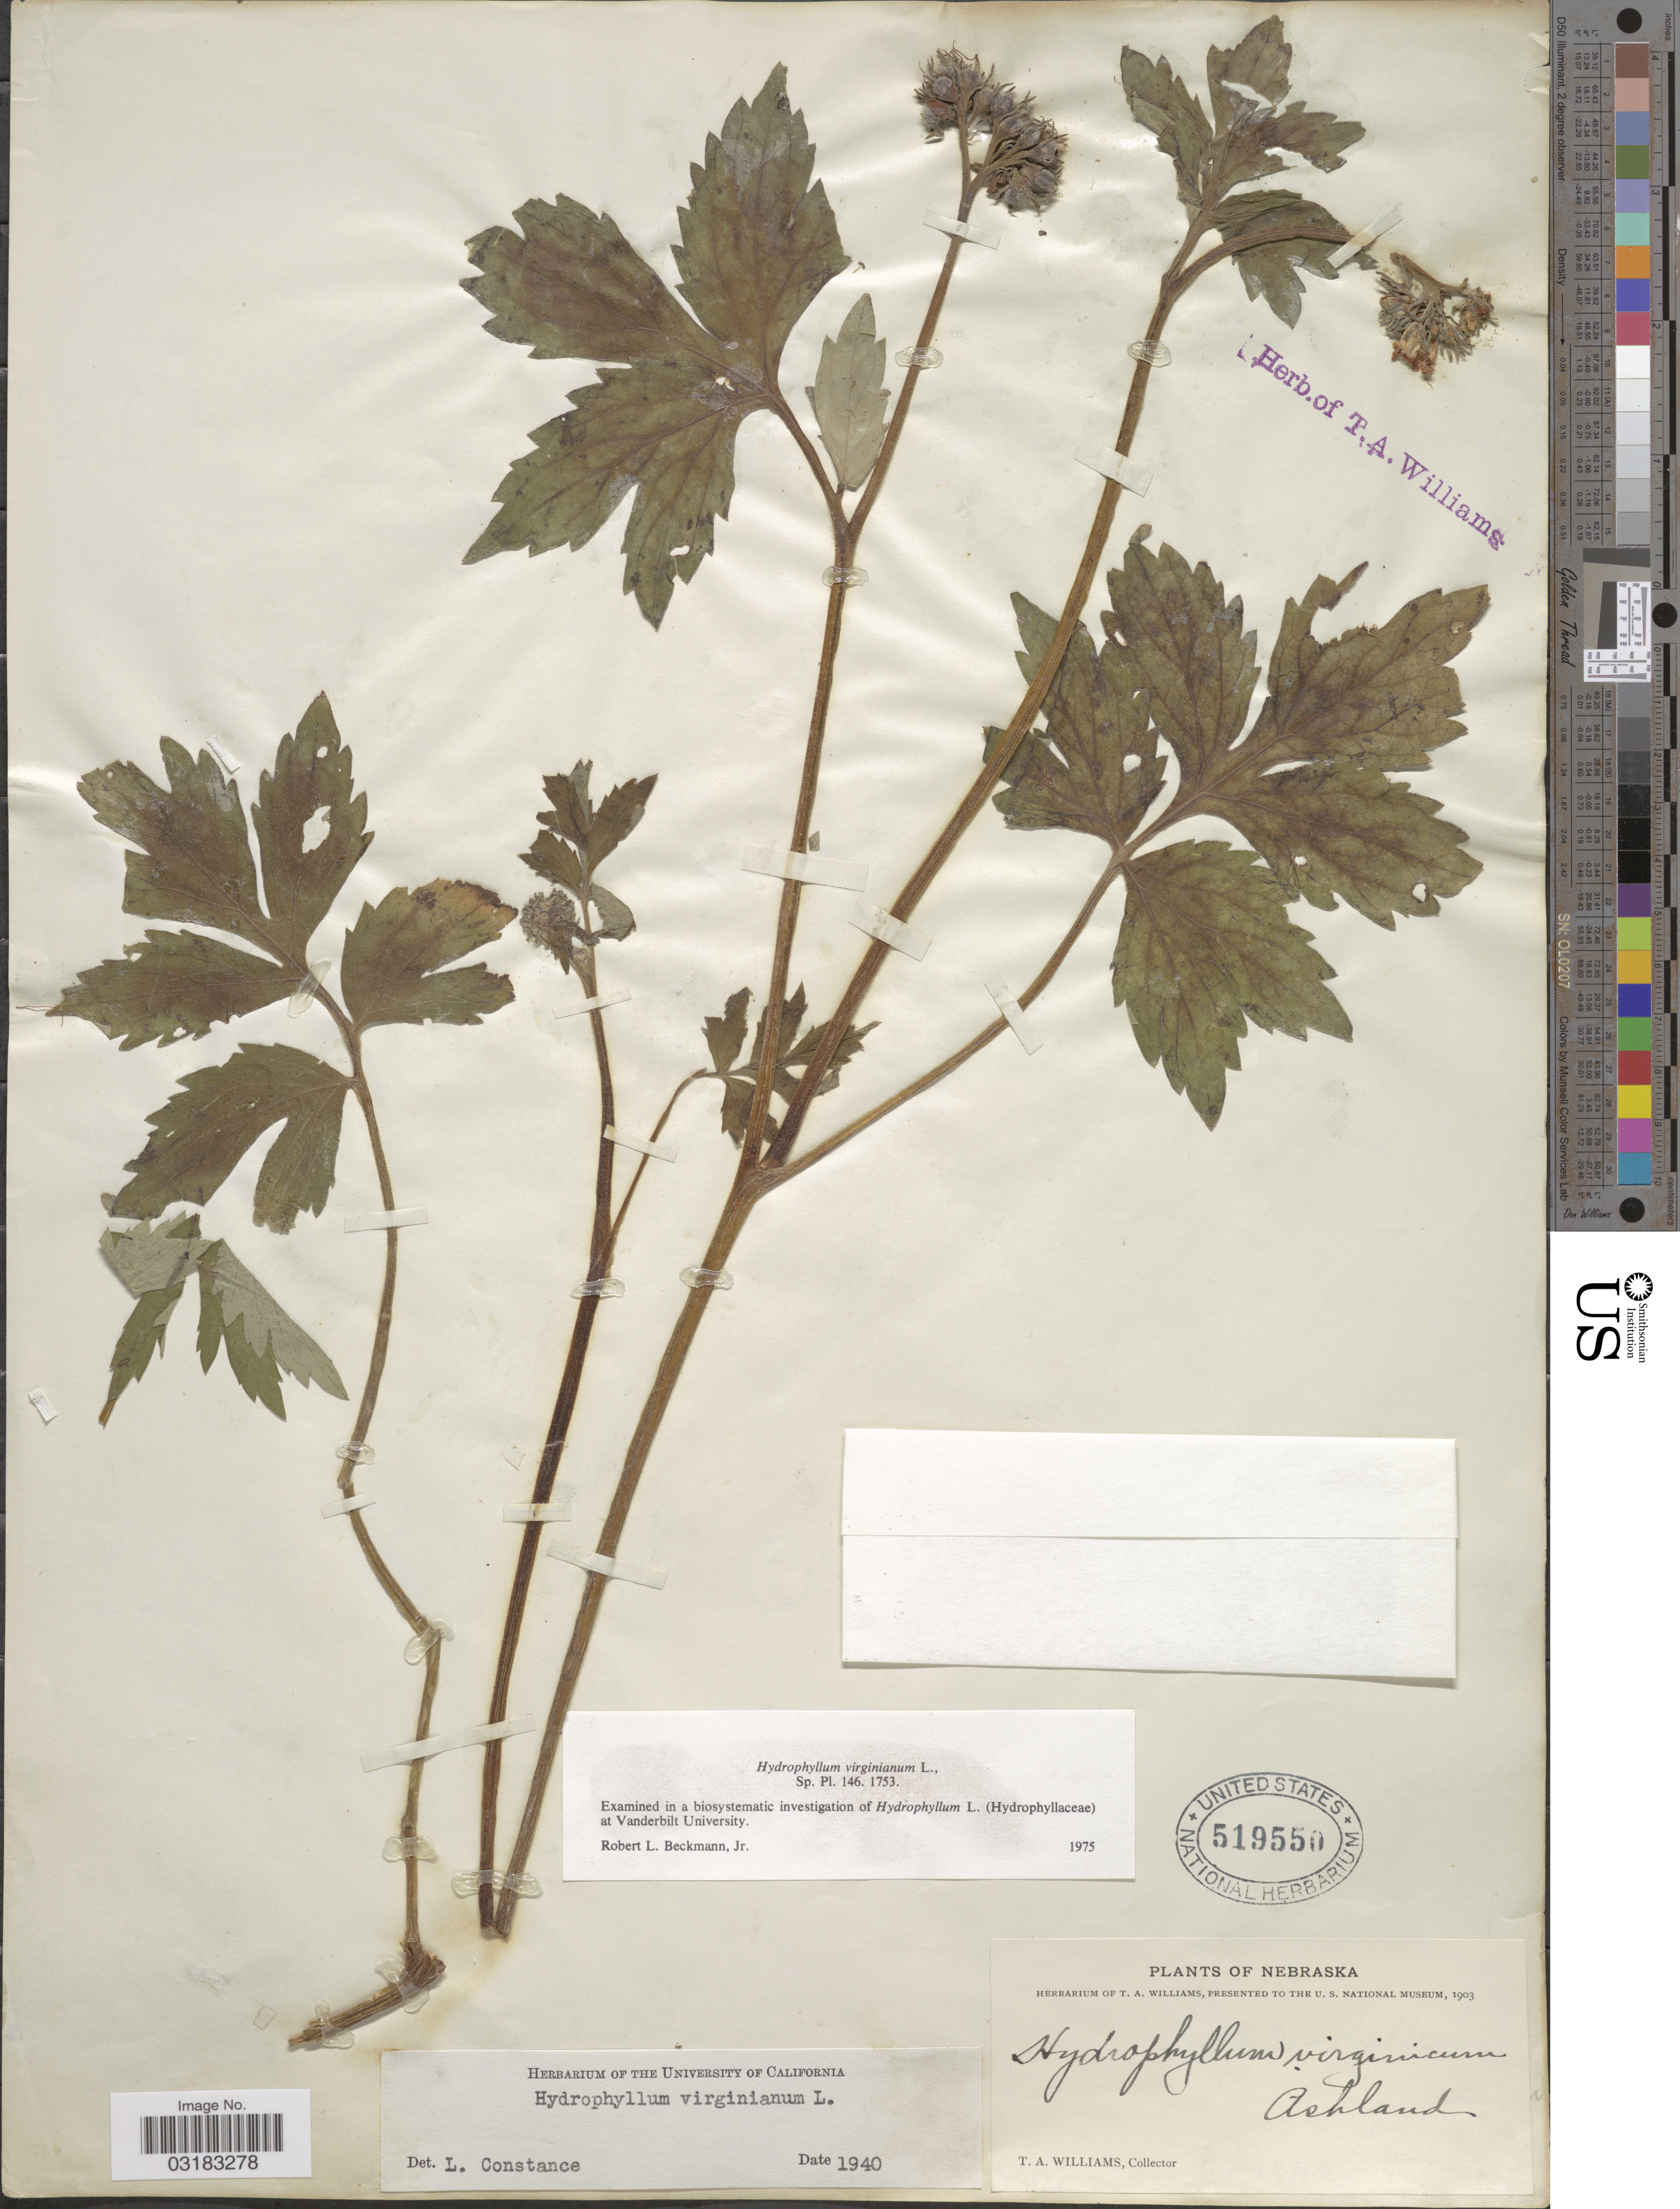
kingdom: Plantae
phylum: Tracheophyta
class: Magnoliopsida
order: Boraginales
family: Hydrophyllaceae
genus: Hydrophyllum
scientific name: Hydrophyllum virginianum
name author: L.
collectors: T. Williams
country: United States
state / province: Nebraska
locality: Ashland.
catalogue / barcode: US 519550